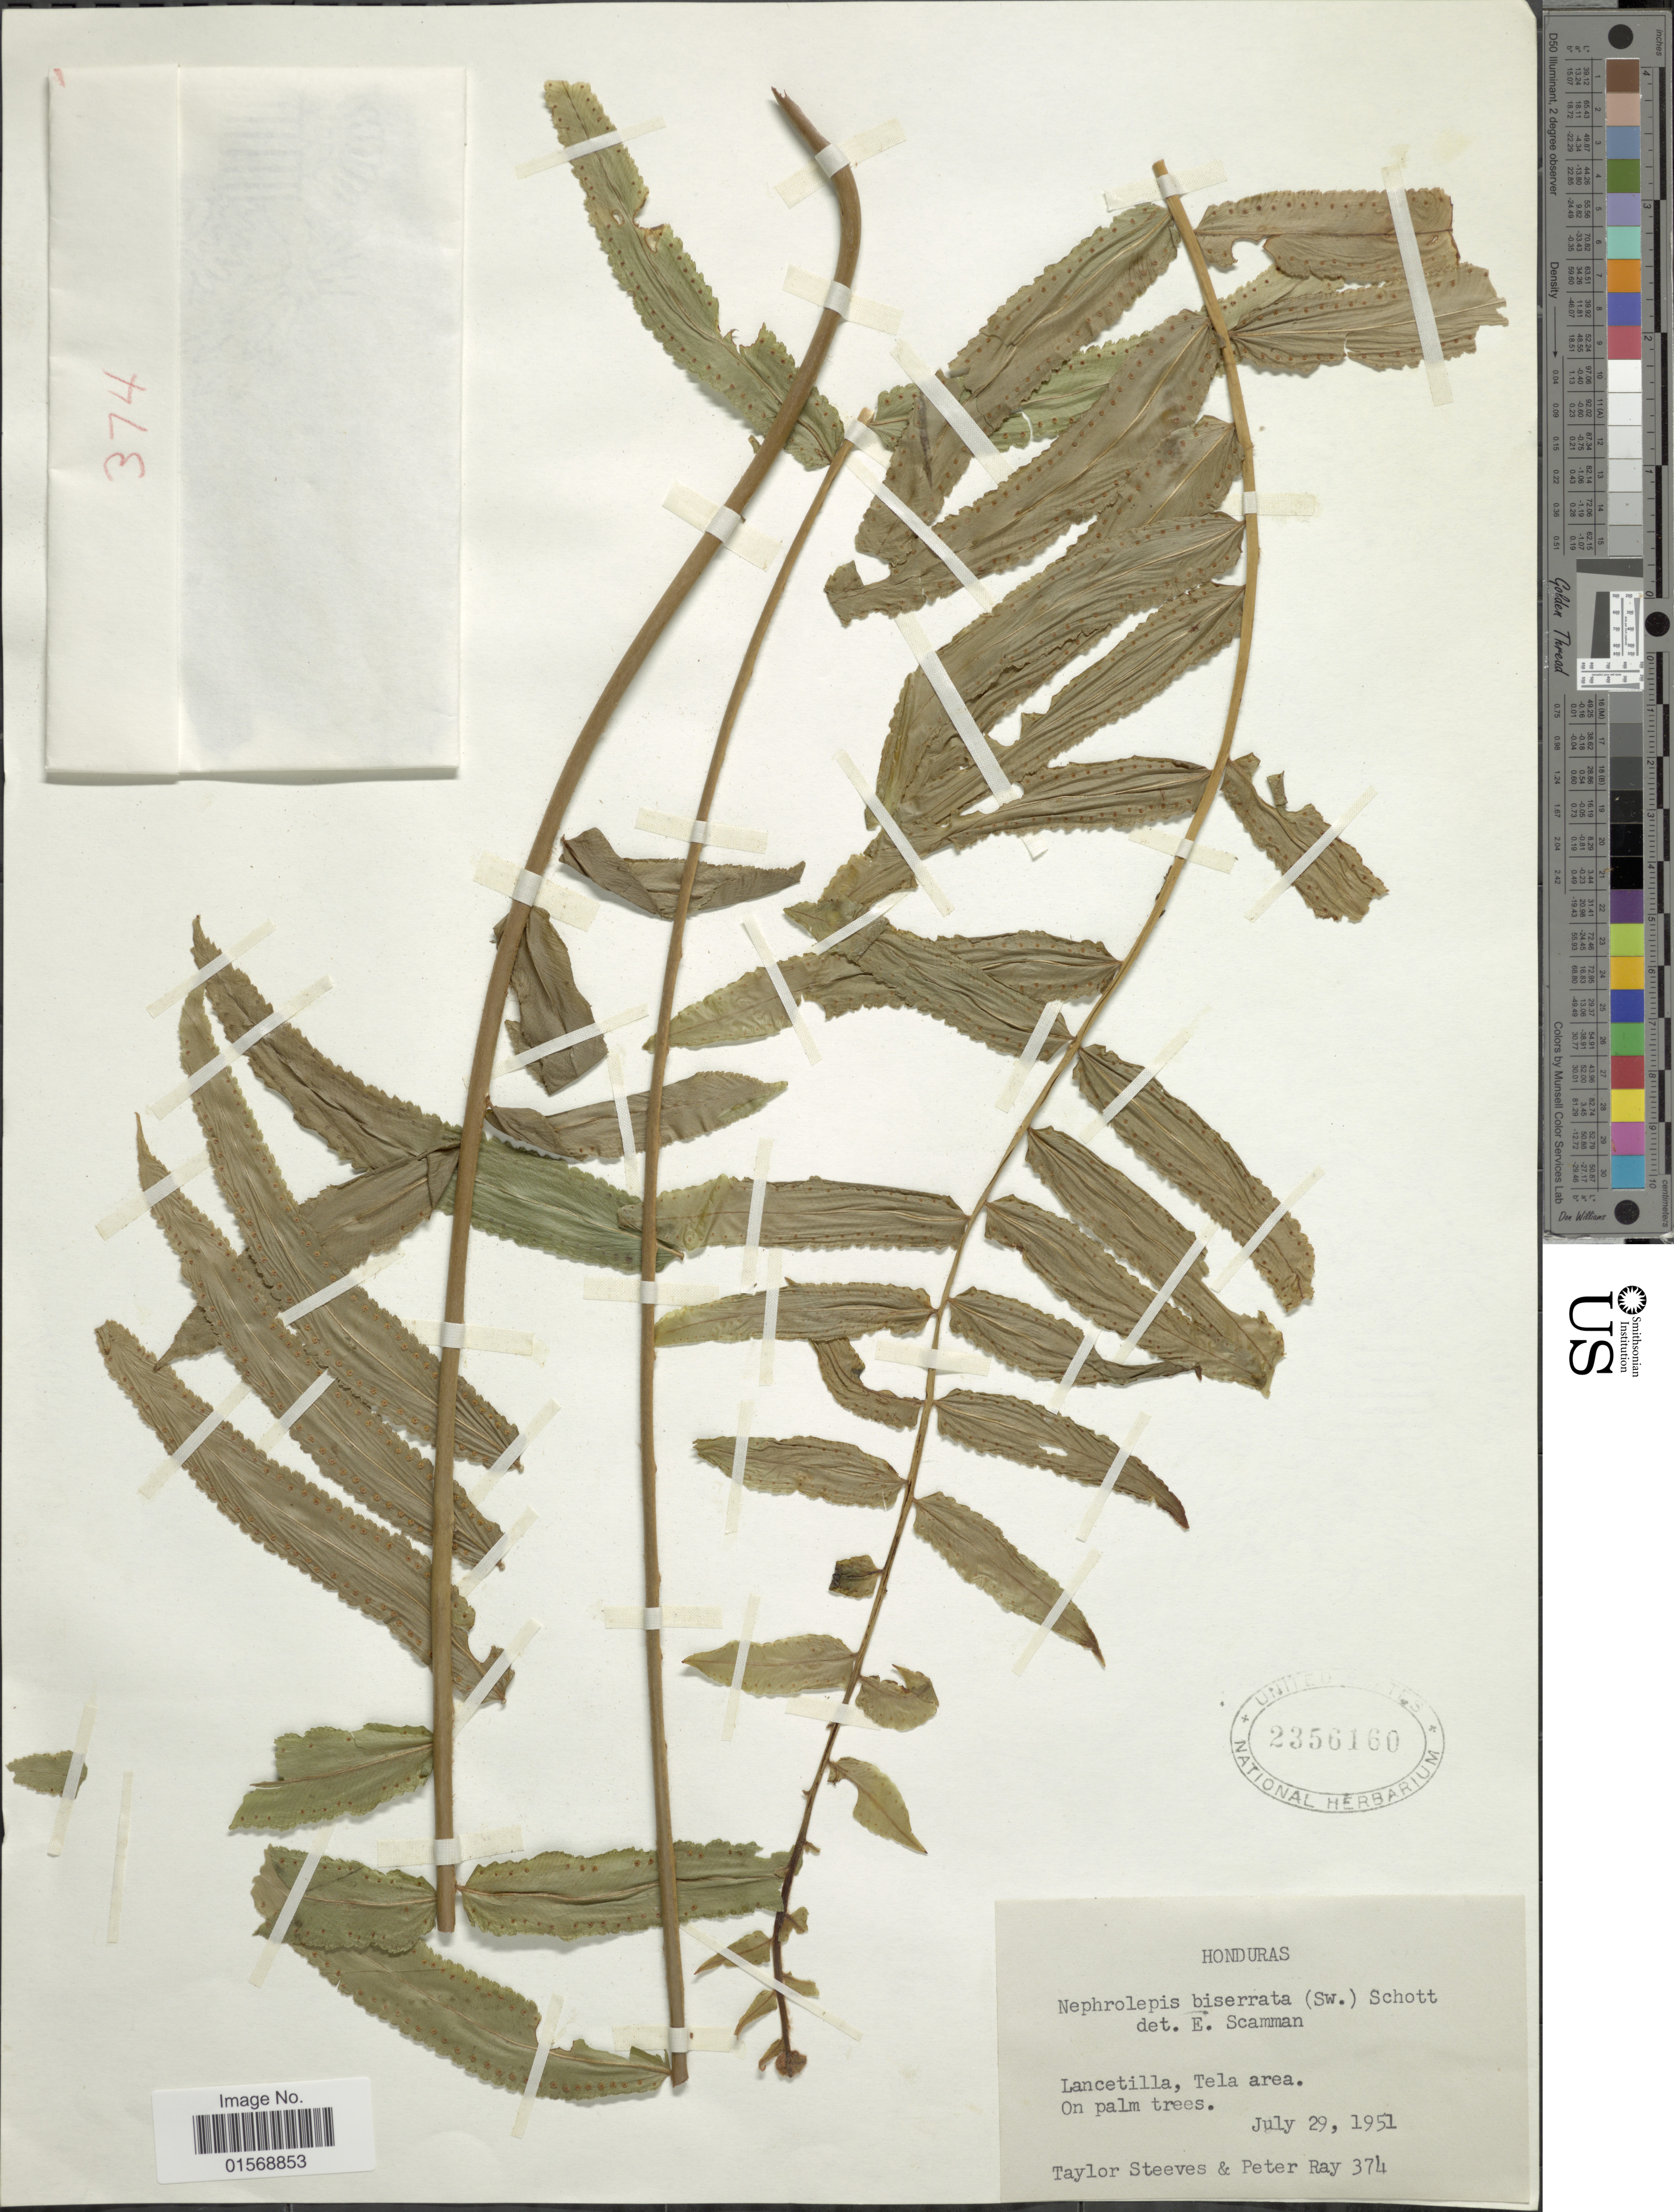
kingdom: Plantae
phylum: Tracheophyta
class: Polypodiopsida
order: Polypodiales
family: Nephrolepidaceae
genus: Nephrolepis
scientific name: Nephrolepis biserrata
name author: (Sw.) Schott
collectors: T. Steeves & P. Ray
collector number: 374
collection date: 1951-07-29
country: Honduras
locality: Honduras, Lancetilla, Tela area.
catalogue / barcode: US 2356160